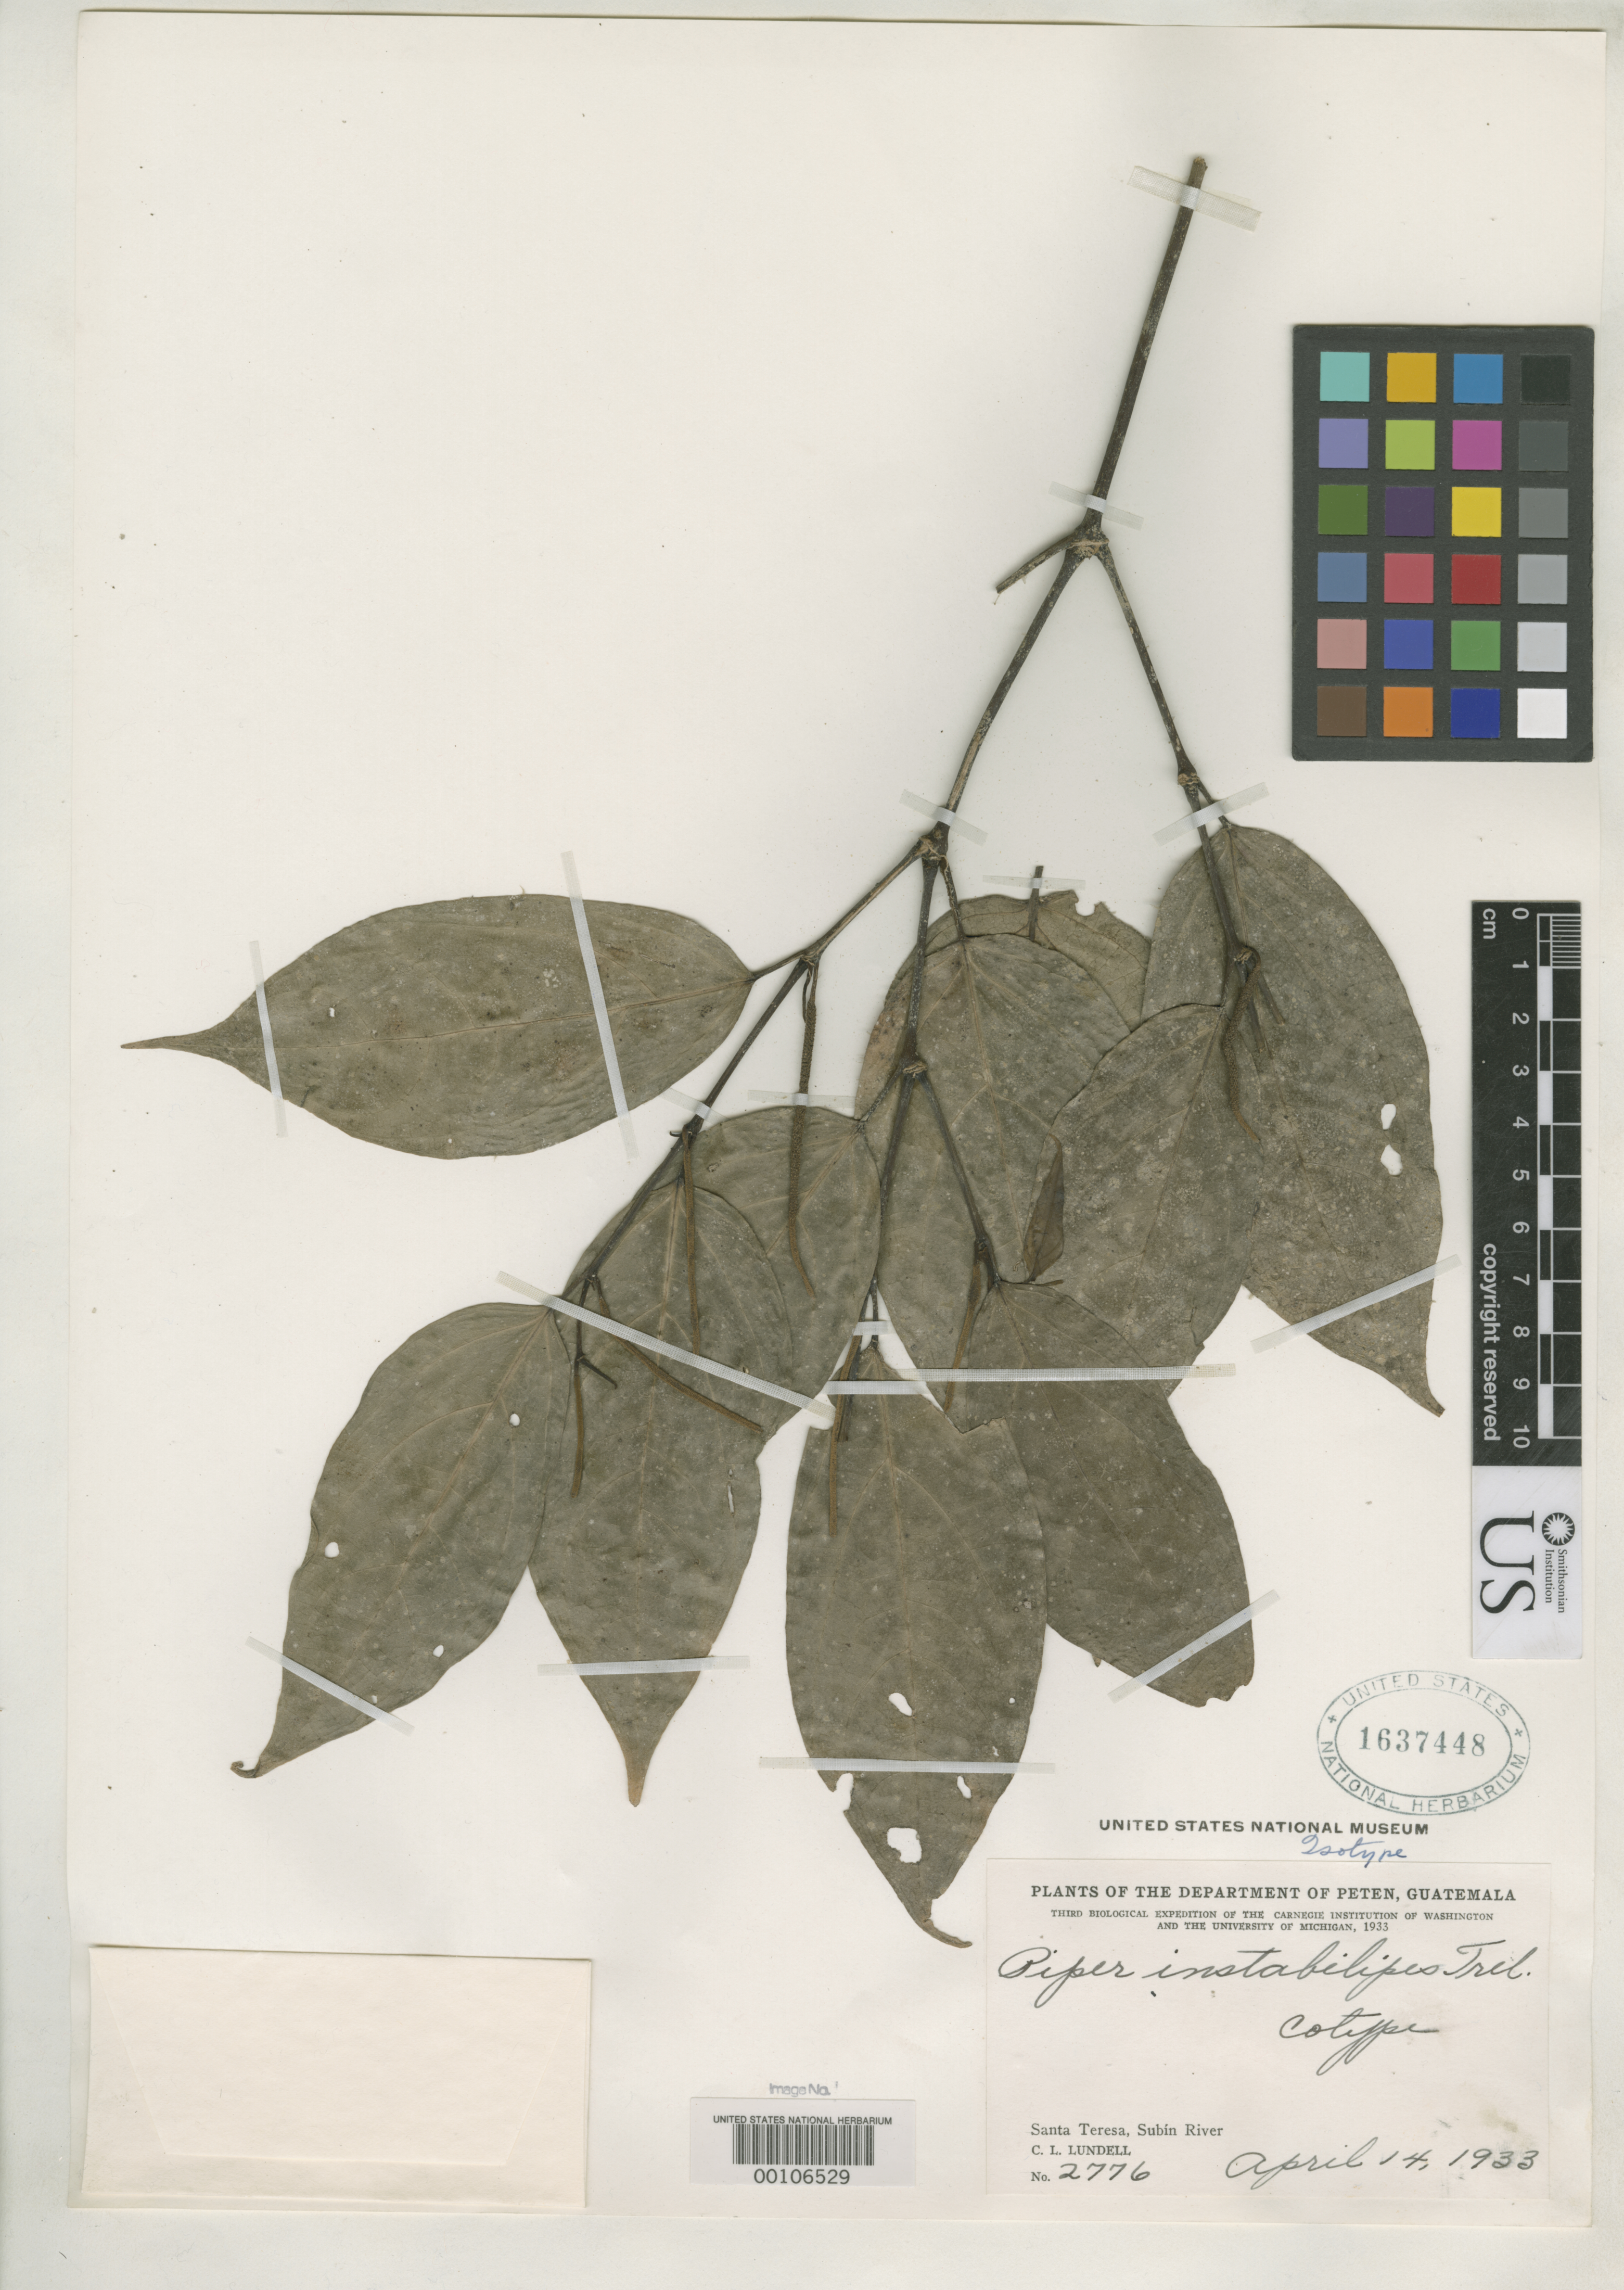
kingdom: Plantae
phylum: Tracheophyta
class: Magnoliopsida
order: Piperales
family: Piperaceae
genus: Piper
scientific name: Piper instabilipes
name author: Trel. & Standl.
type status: Isotype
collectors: C. L. Lundell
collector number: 2776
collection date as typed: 14 Apr 1933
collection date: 1933-04-14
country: Guatemala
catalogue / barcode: US 1637448